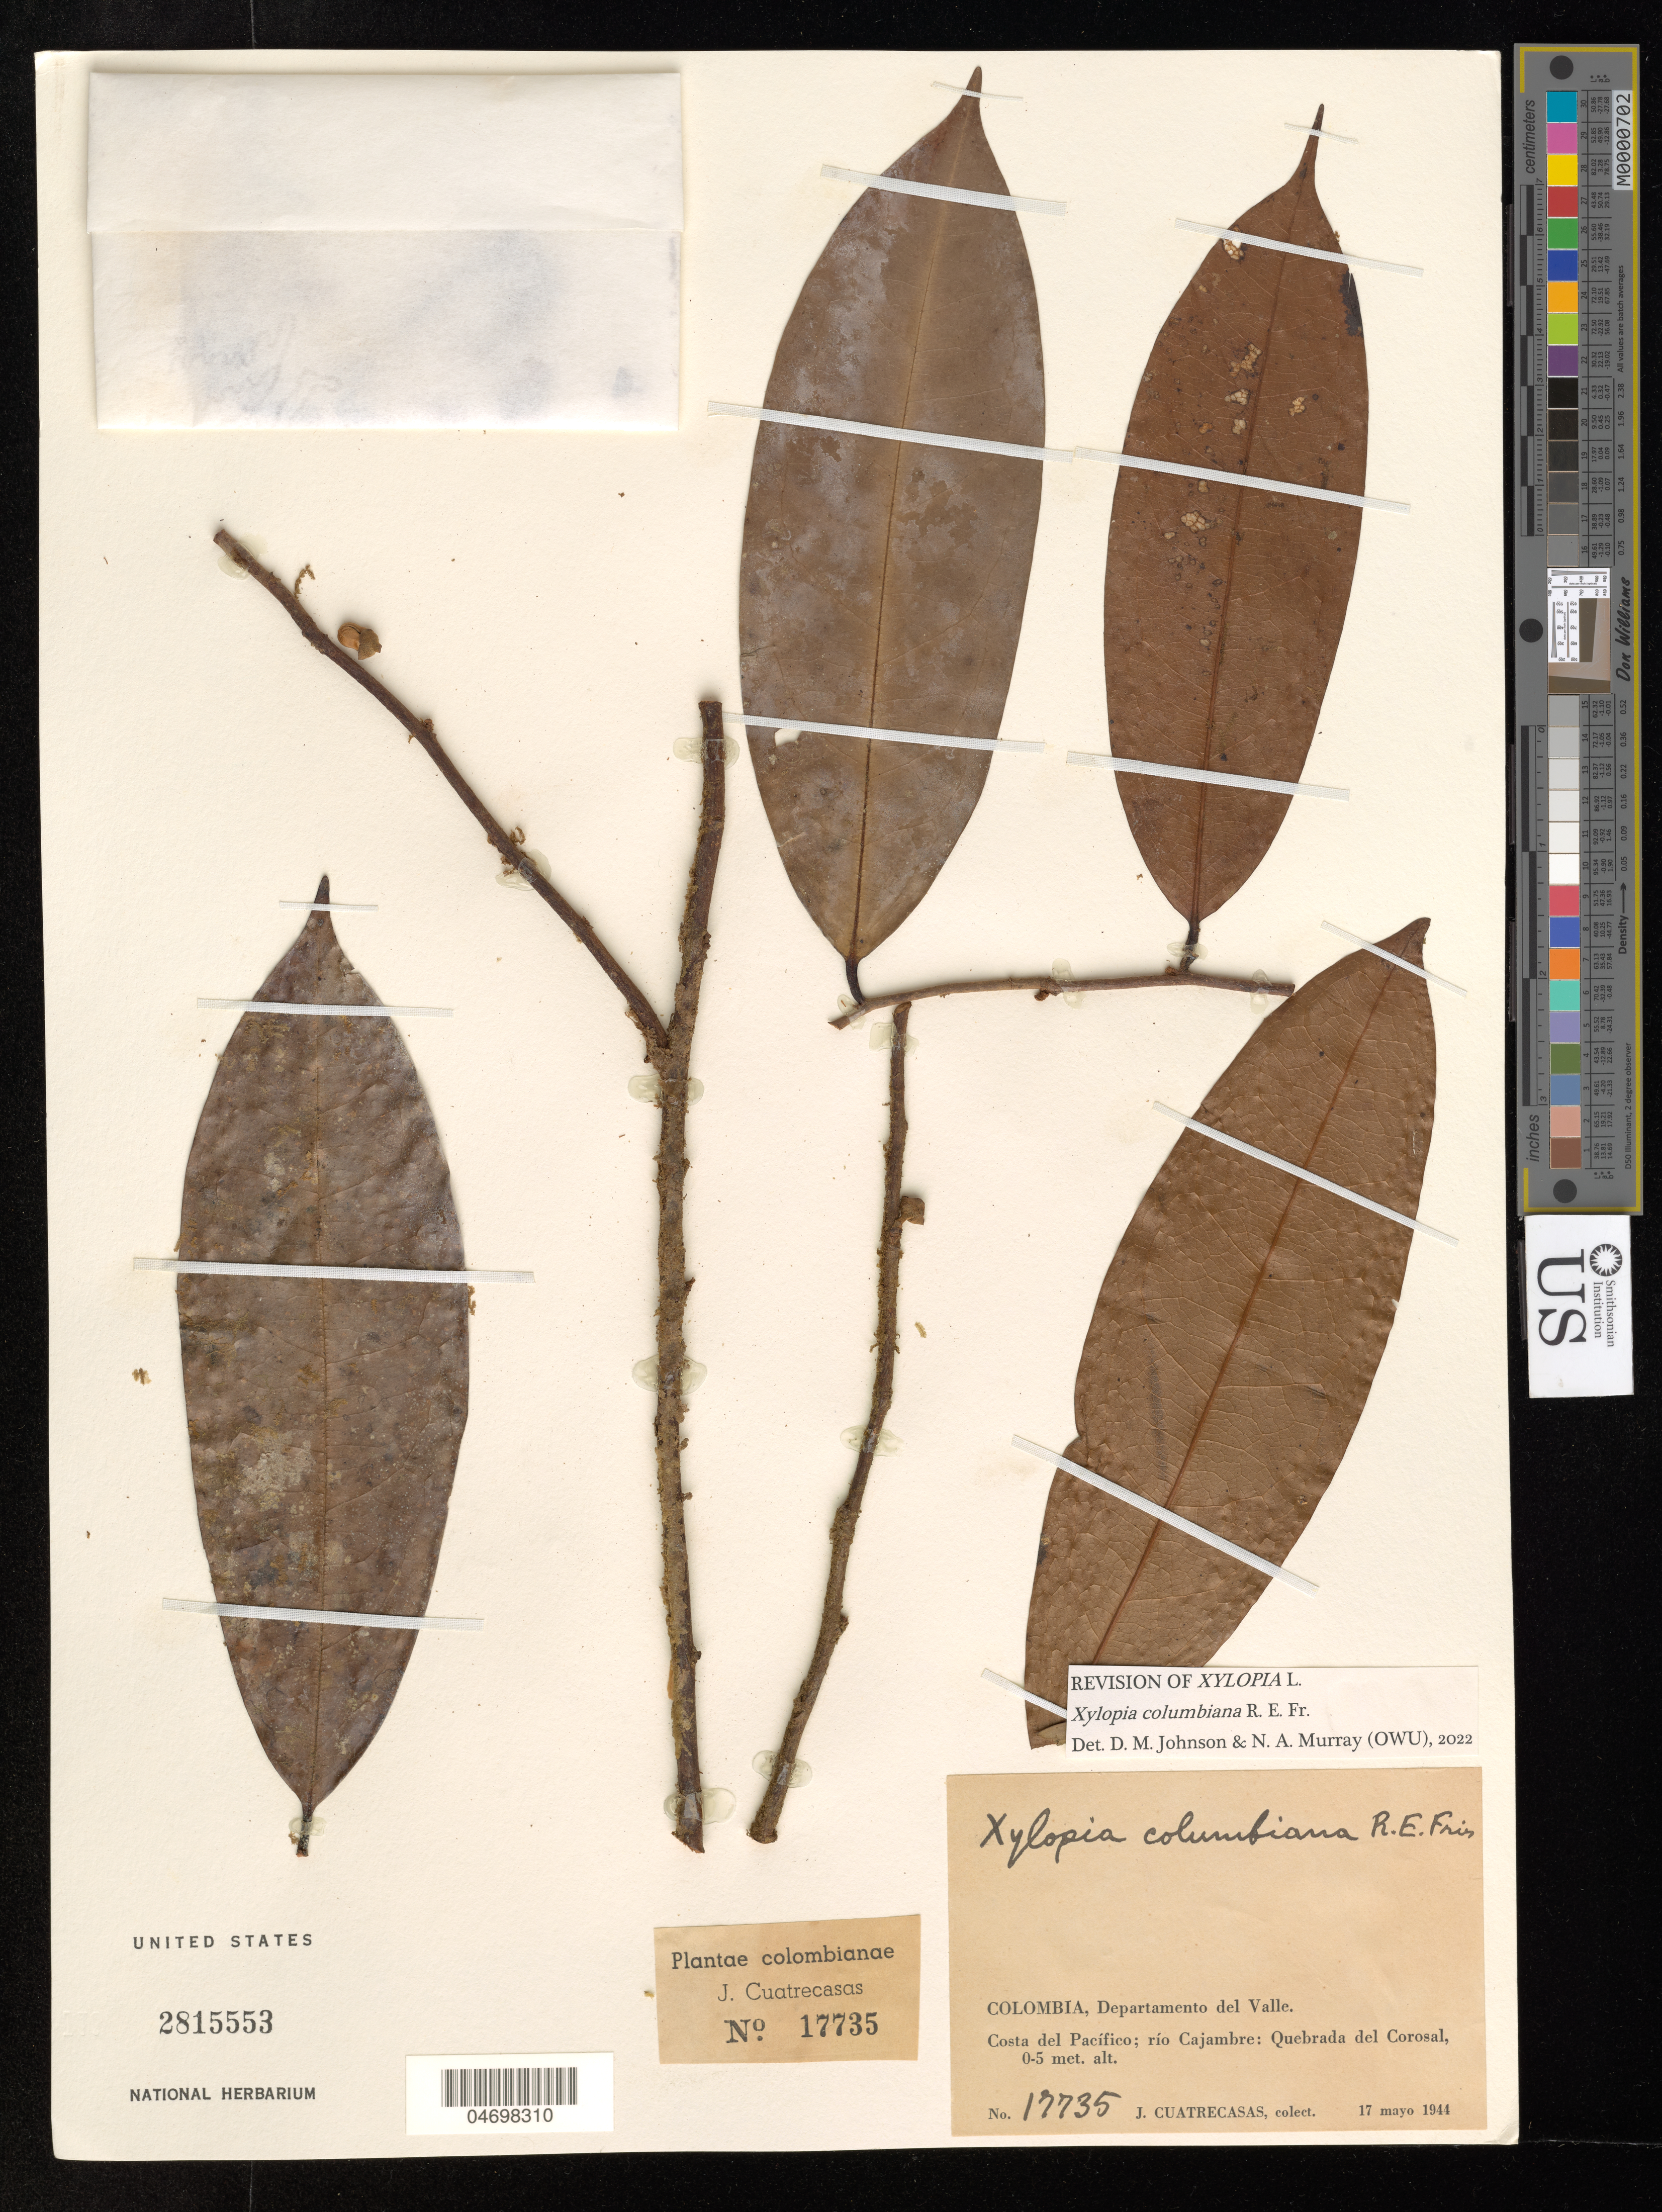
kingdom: Plantae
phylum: Tracheophyta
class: Magnoliopsida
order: Magnoliales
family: Annonaceae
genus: Xylopia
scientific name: Xylopia columbiana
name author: R.E. Fr.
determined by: Johnson, D. M.; Murray, N. A.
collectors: J. Cuatrecasas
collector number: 17735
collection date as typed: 17 May 1944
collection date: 1944-05-17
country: Colombia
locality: Departamento del Valle. Costa del Pacífico. Río Cajambre, Quebrada del Corosal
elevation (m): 0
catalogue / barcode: US 2815553